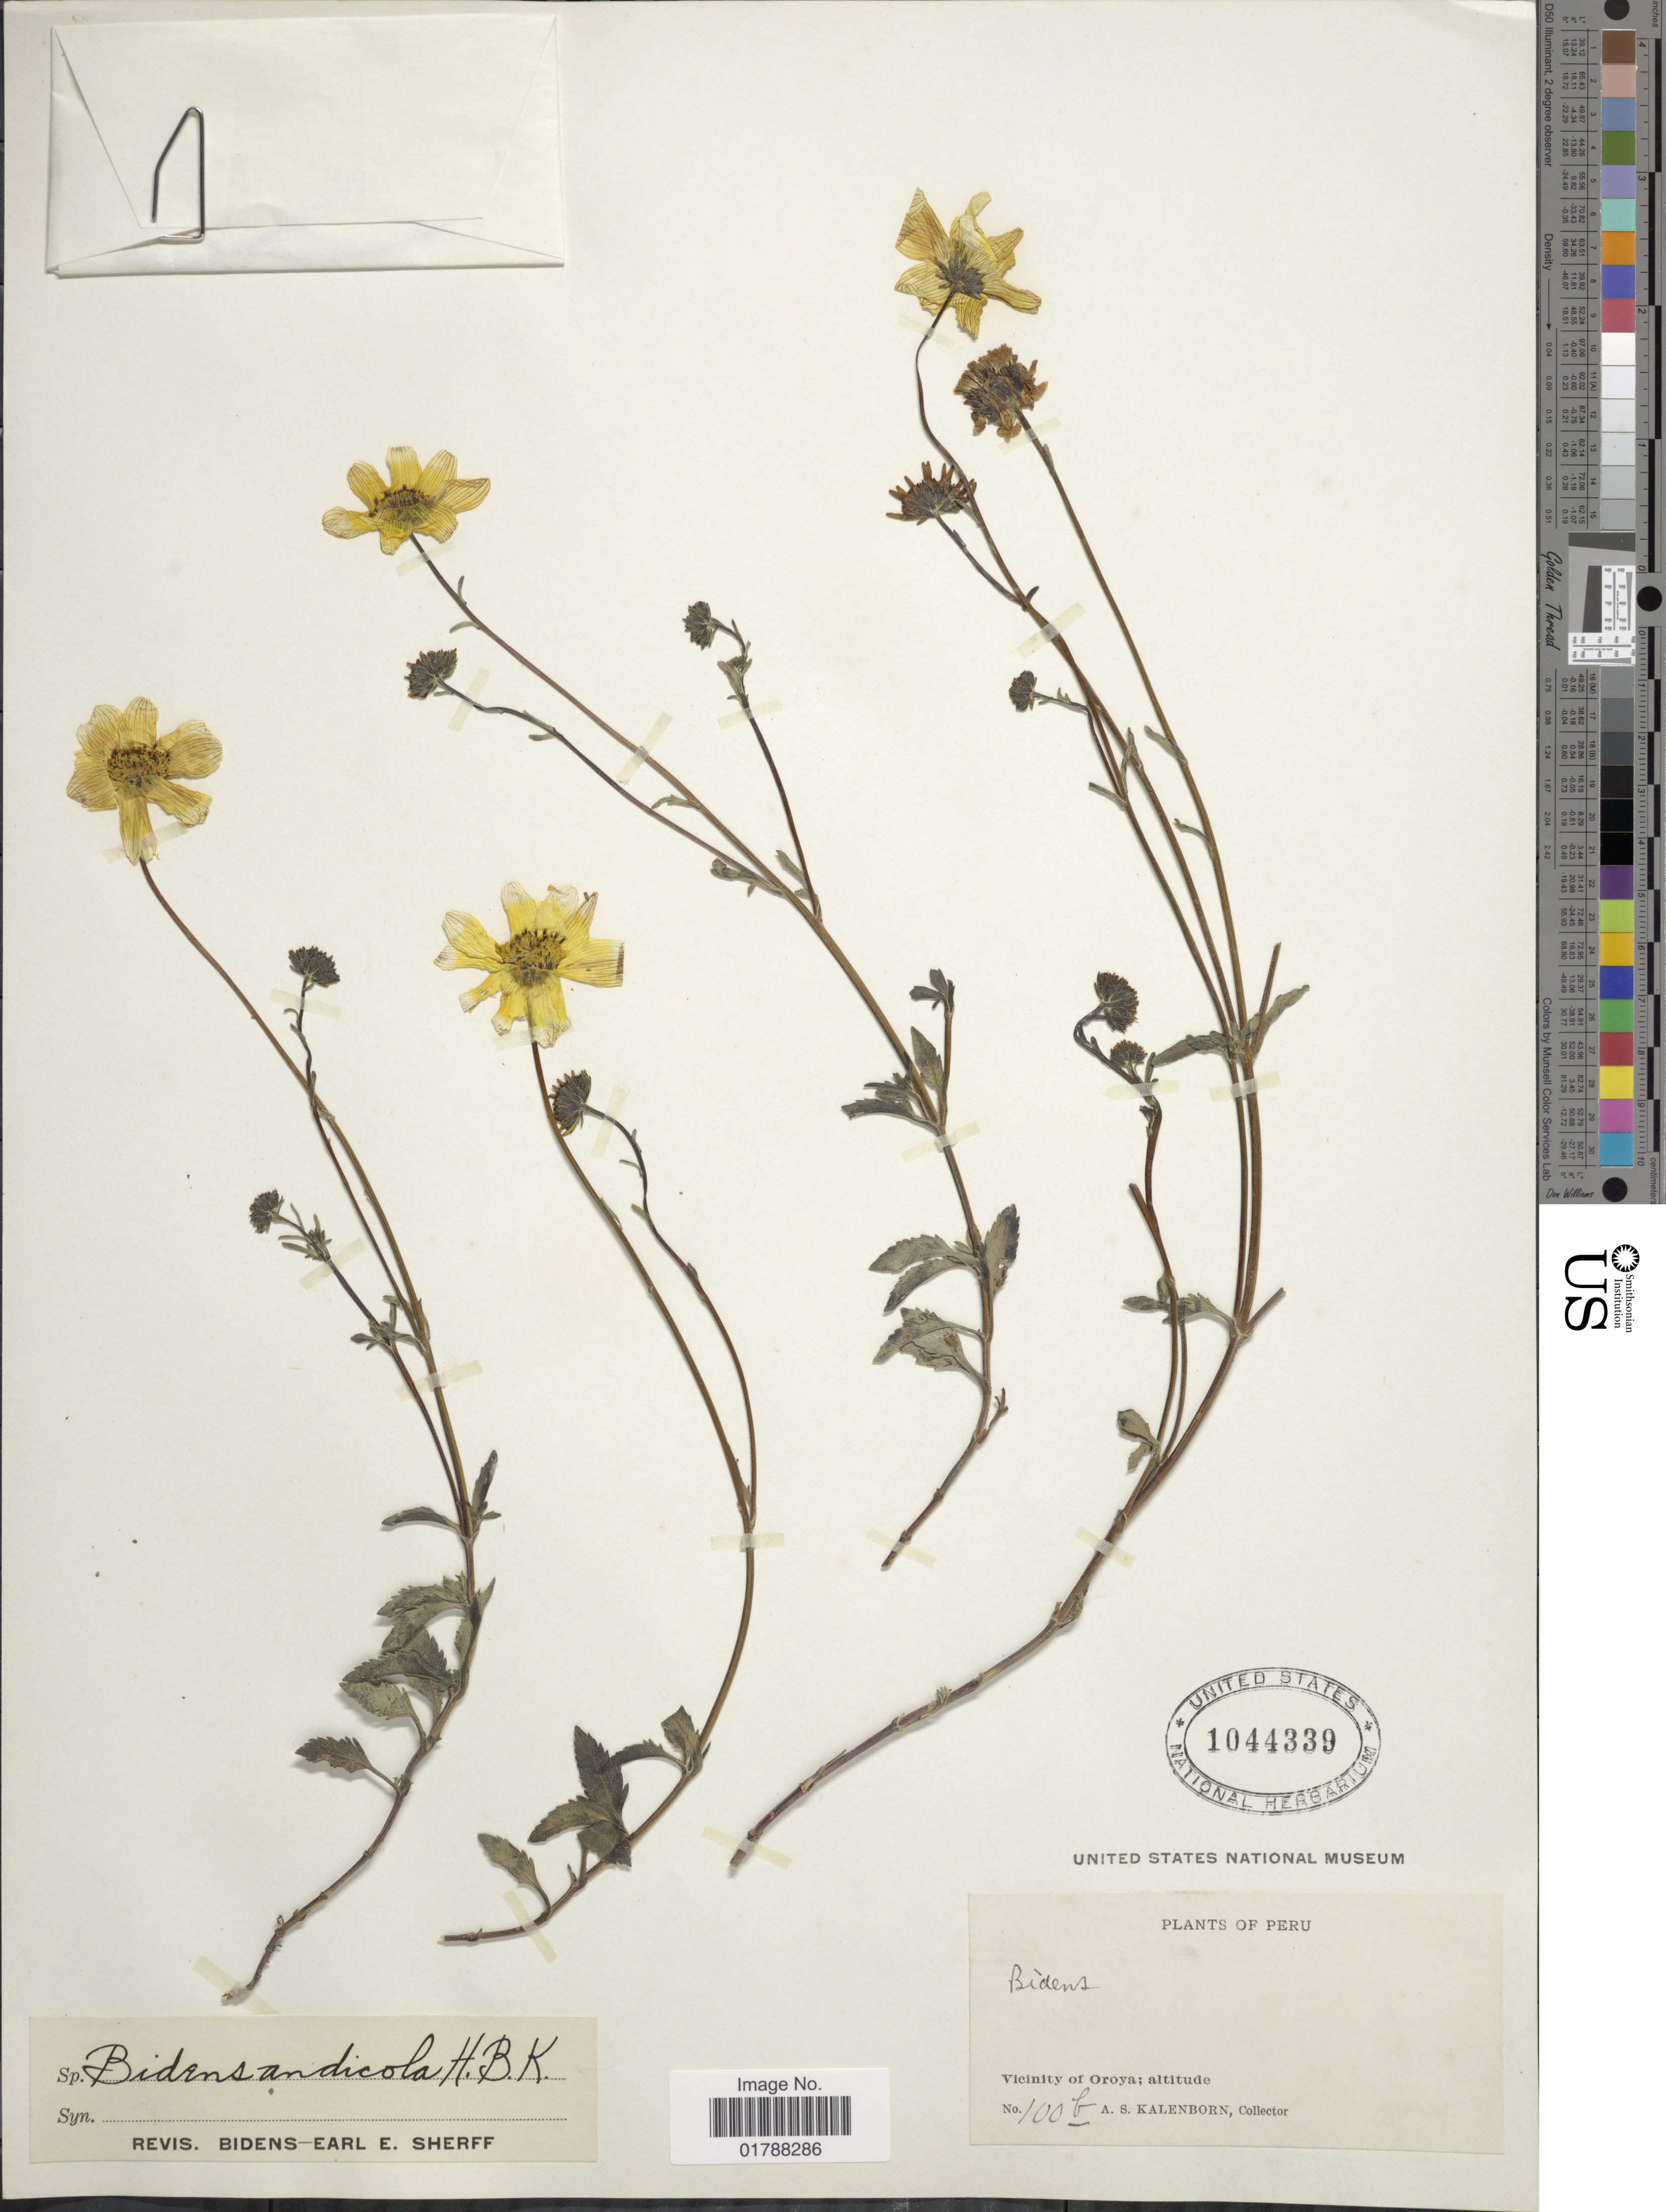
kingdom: Plantae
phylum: Tracheophyta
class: Magnoliopsida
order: Asterales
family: Asteraceae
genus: Bidens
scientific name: Bidens andicola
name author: Kunth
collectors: A. Kalenborn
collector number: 100b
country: Peru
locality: Vicinity of Oroya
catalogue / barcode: US 1044339